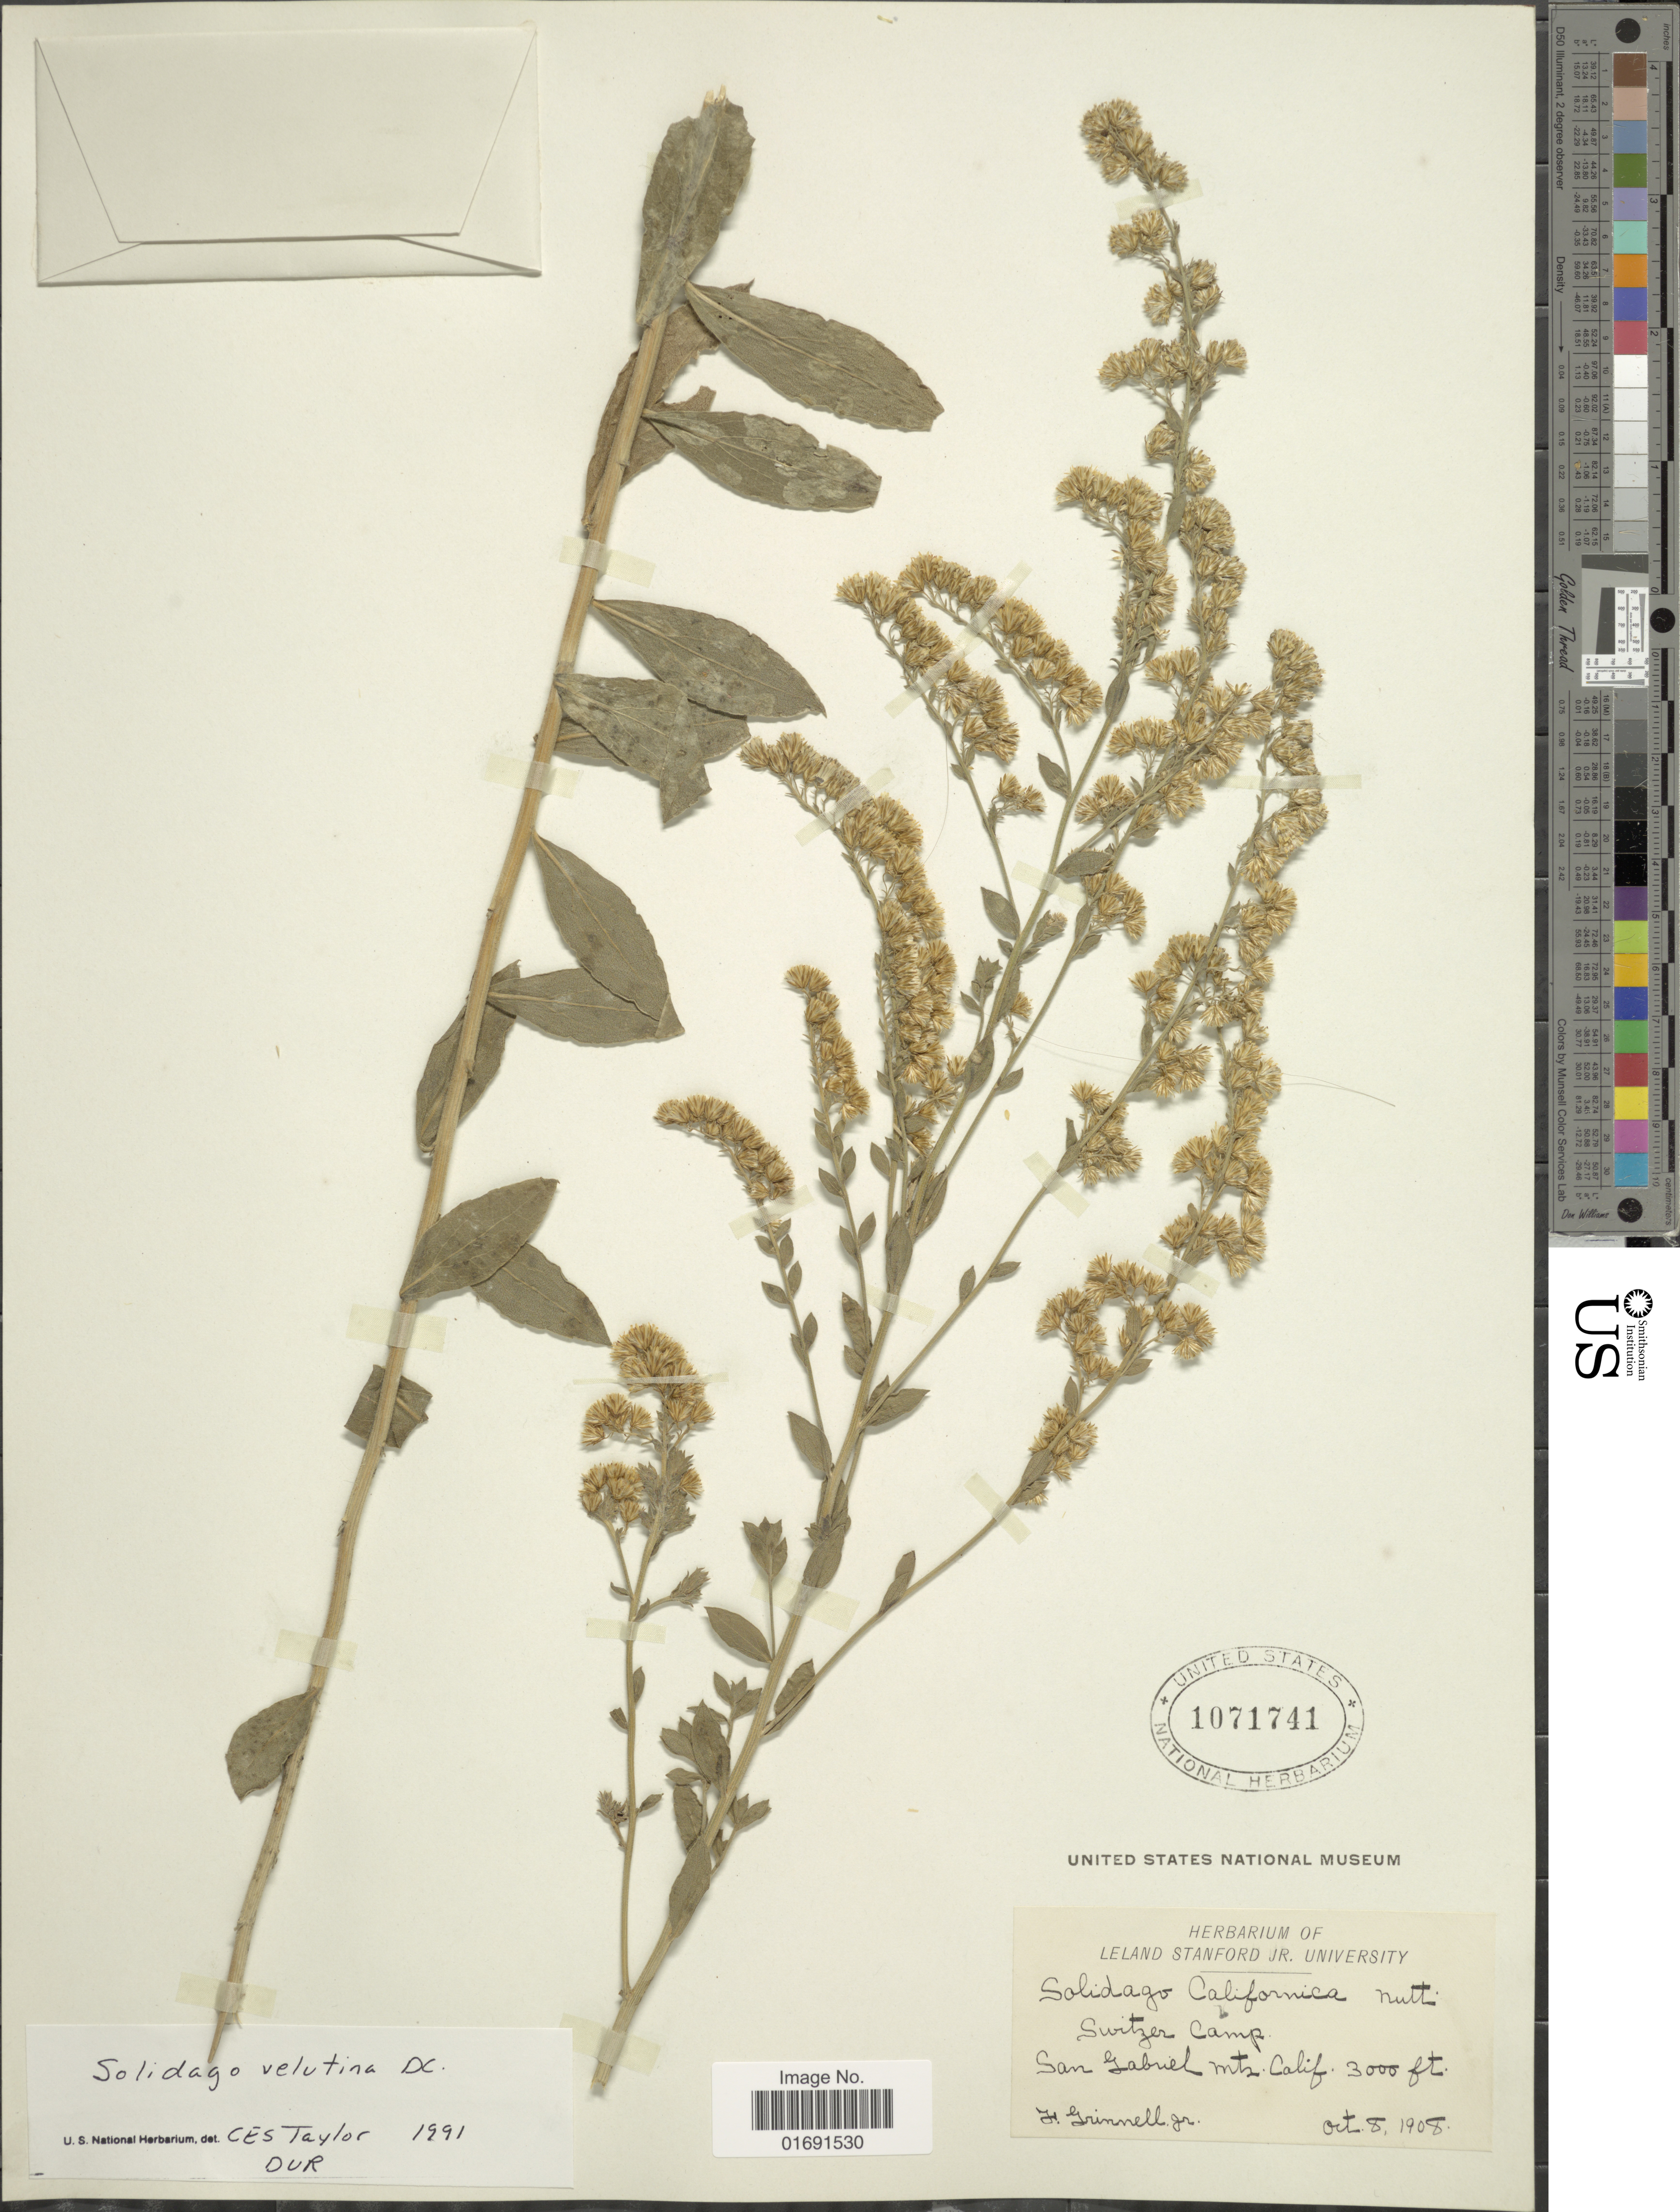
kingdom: Plantae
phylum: Tracheophyta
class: Magnoliopsida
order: Asterales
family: Asteraceae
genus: Solidago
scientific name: Solidago velutina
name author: DC.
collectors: J. Grinnell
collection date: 1908-10-08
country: United States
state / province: California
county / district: Los Angeles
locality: Switzer Camp, San Gabriel Mts., Calif.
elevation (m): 914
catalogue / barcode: US 1071741